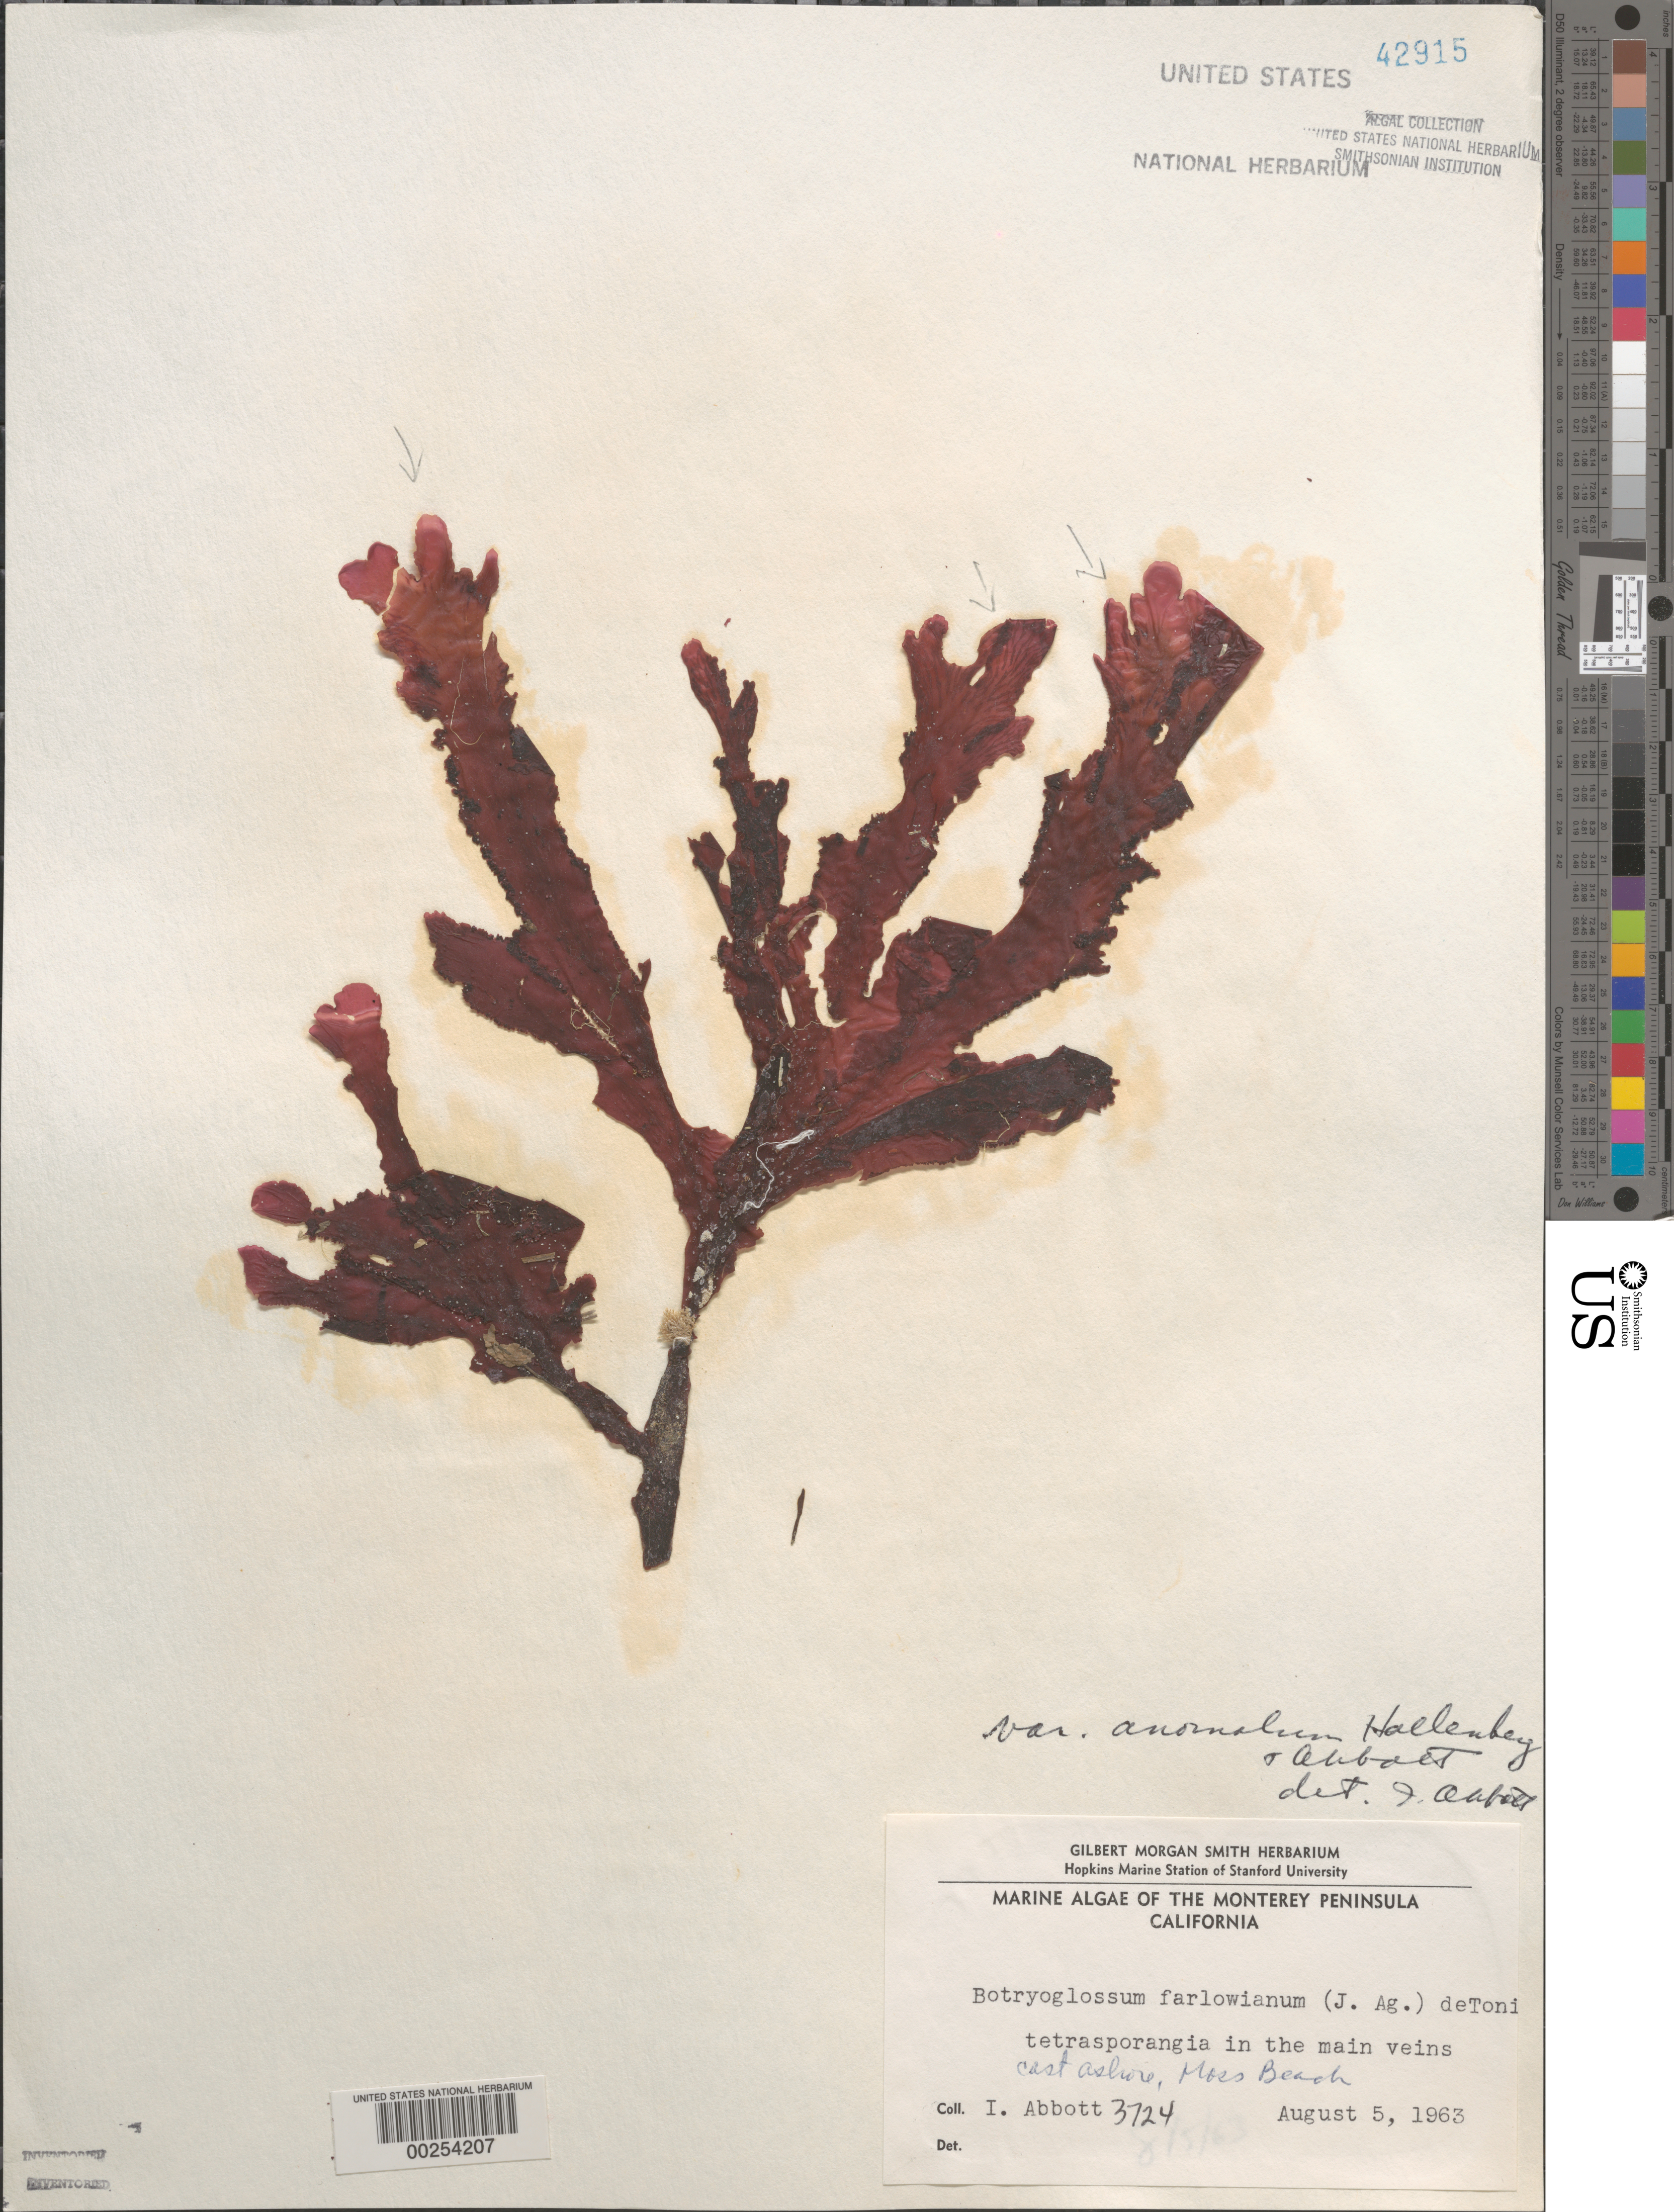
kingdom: Plantae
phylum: Rhodophyta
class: Florideophyceae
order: Ceramiales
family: Delesseriaceae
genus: Botryoglossum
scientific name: Botryoglossum farlowianum var. anomalum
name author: Hollenb. & I.A. Abbott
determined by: Abbott, Isabella A.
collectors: I. A. Abbott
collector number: IAA 3724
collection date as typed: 05 Aug 1963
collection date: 1963-08-05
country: United States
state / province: California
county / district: Monterey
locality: Moss Beach, Monterey Peninsula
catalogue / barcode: US 42915